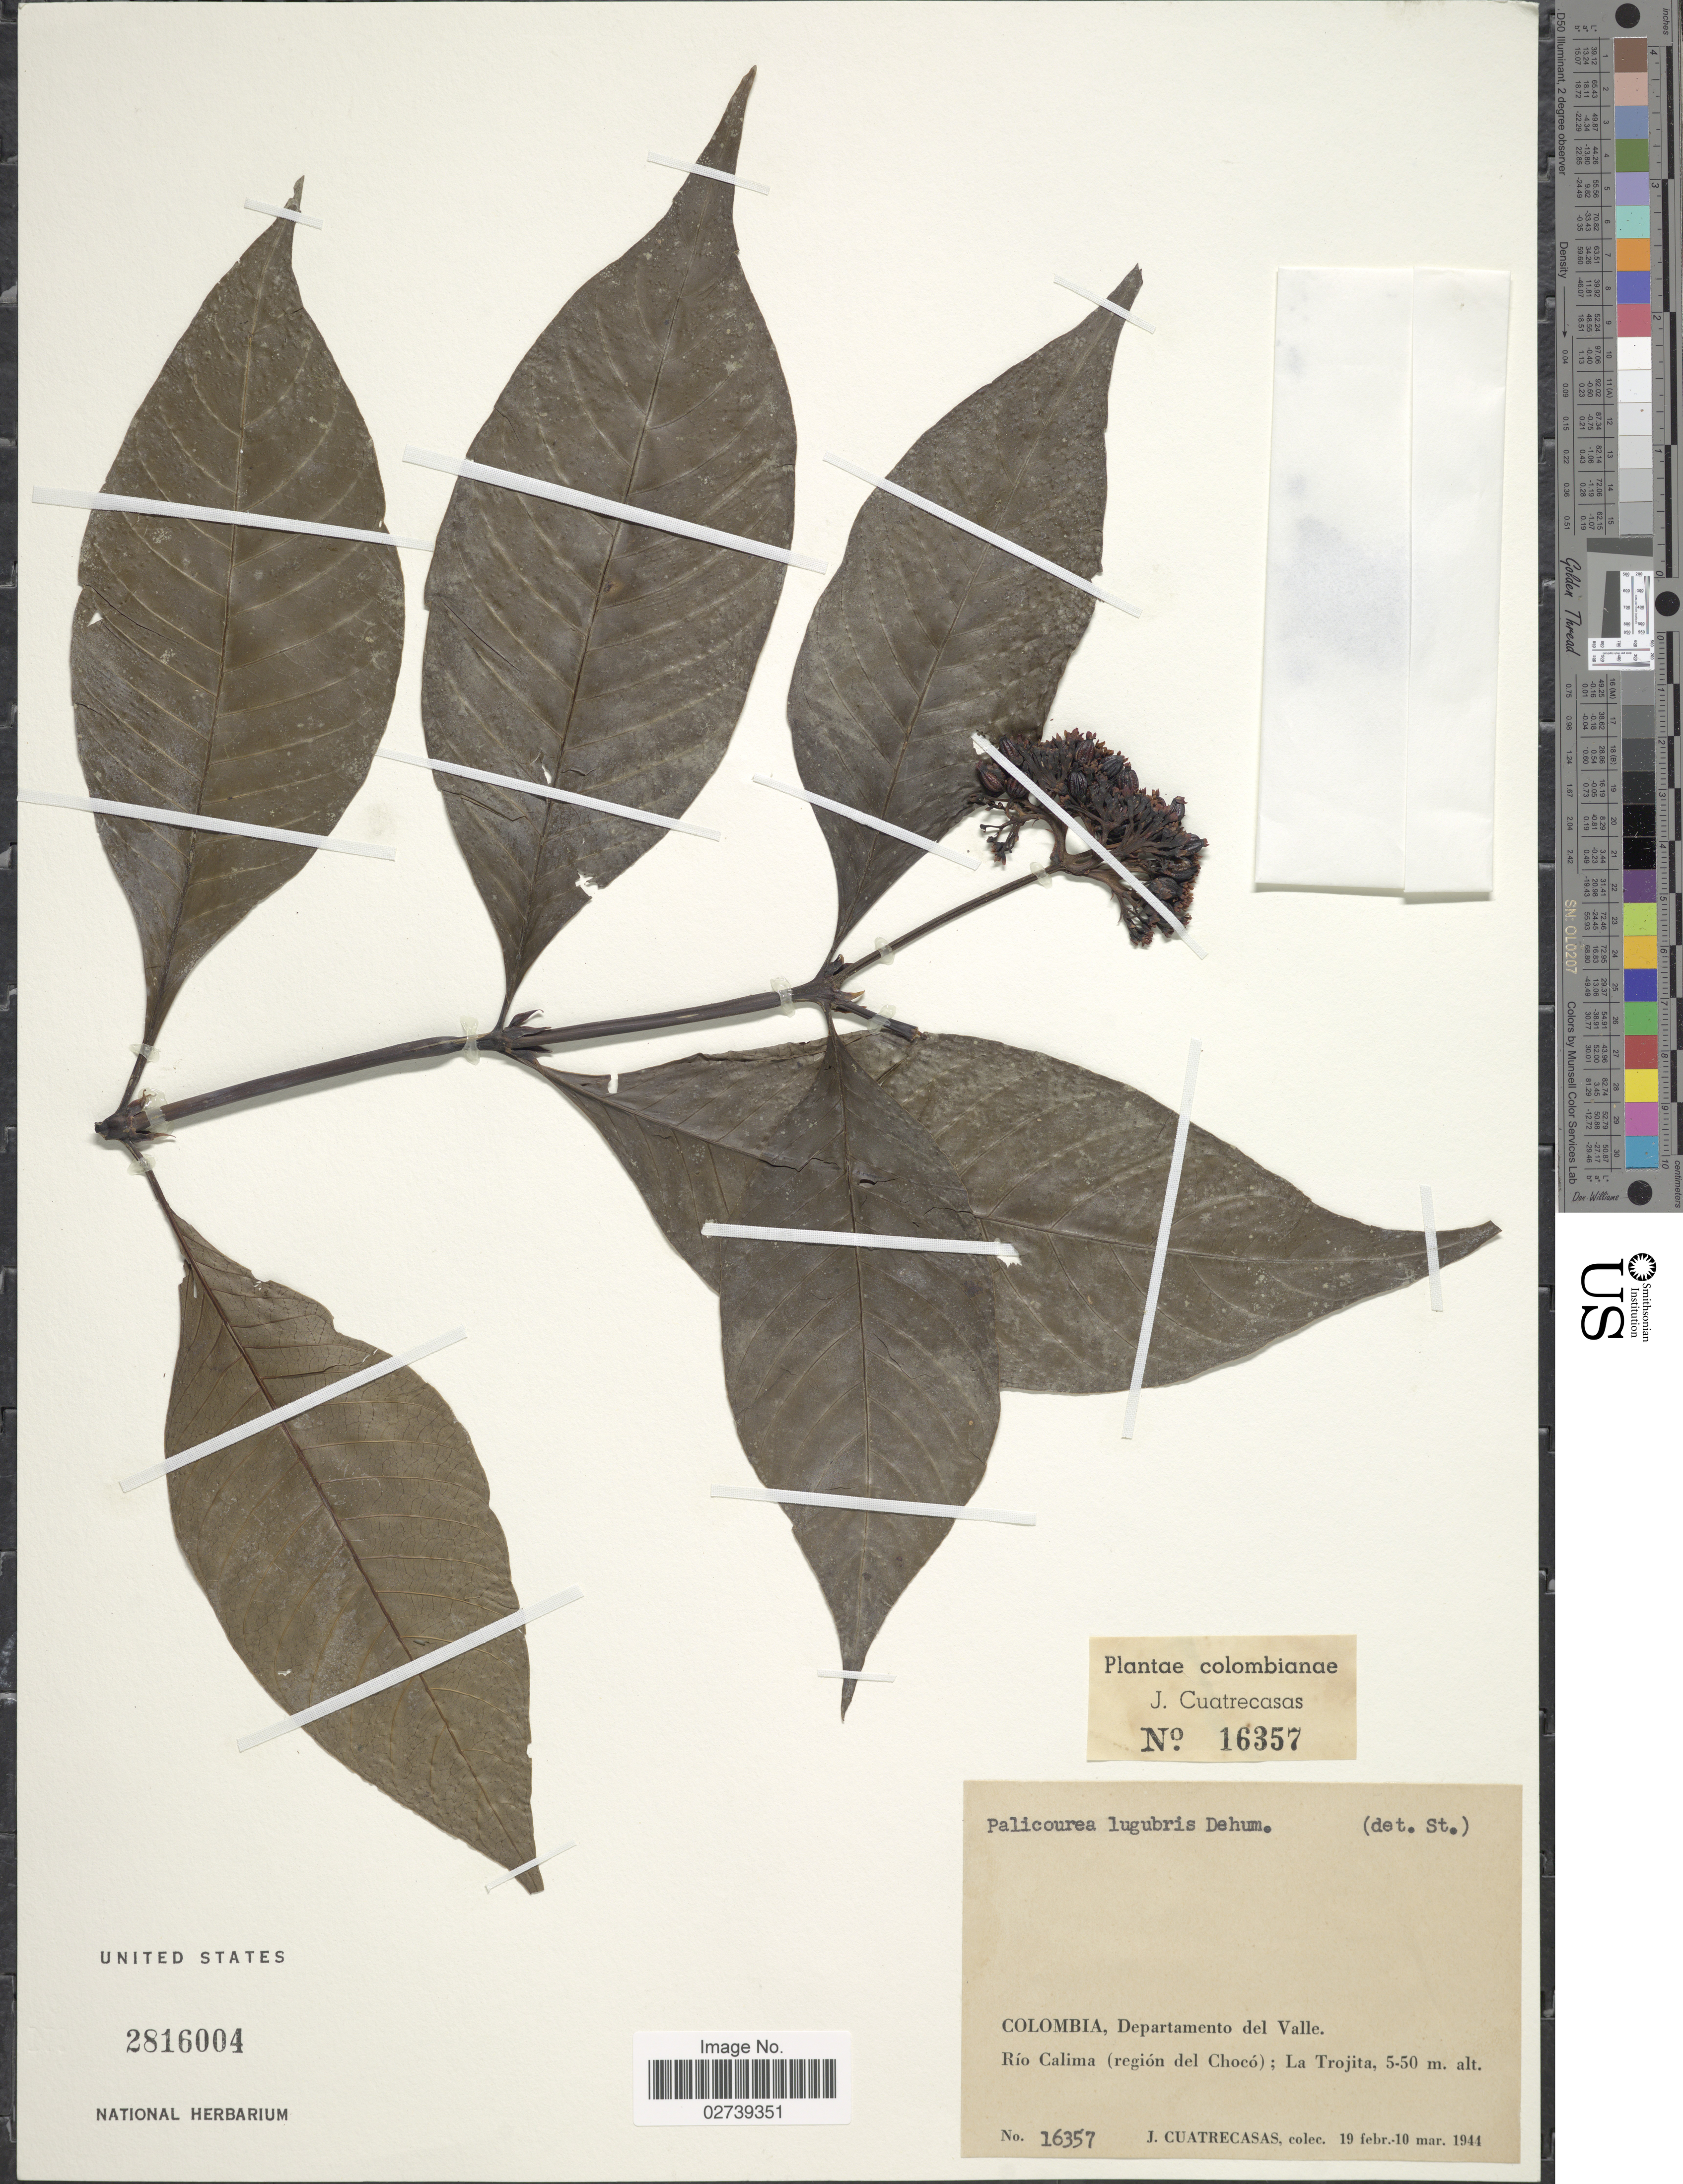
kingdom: Plantae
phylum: Tracheophyta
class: Magnoliopsida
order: Gentianales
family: Rubiaceae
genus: Palicourea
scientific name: Palicourea conferta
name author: (Benth.) Sandwith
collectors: J. Cuatrecasas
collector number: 16357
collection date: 1944-02-19/1944-03-10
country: Colombia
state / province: Valle del Cauca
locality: Colombianae, Departamento del Valle, Rio Calima (region del Choco); La Trojita.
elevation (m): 5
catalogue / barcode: US 2816004